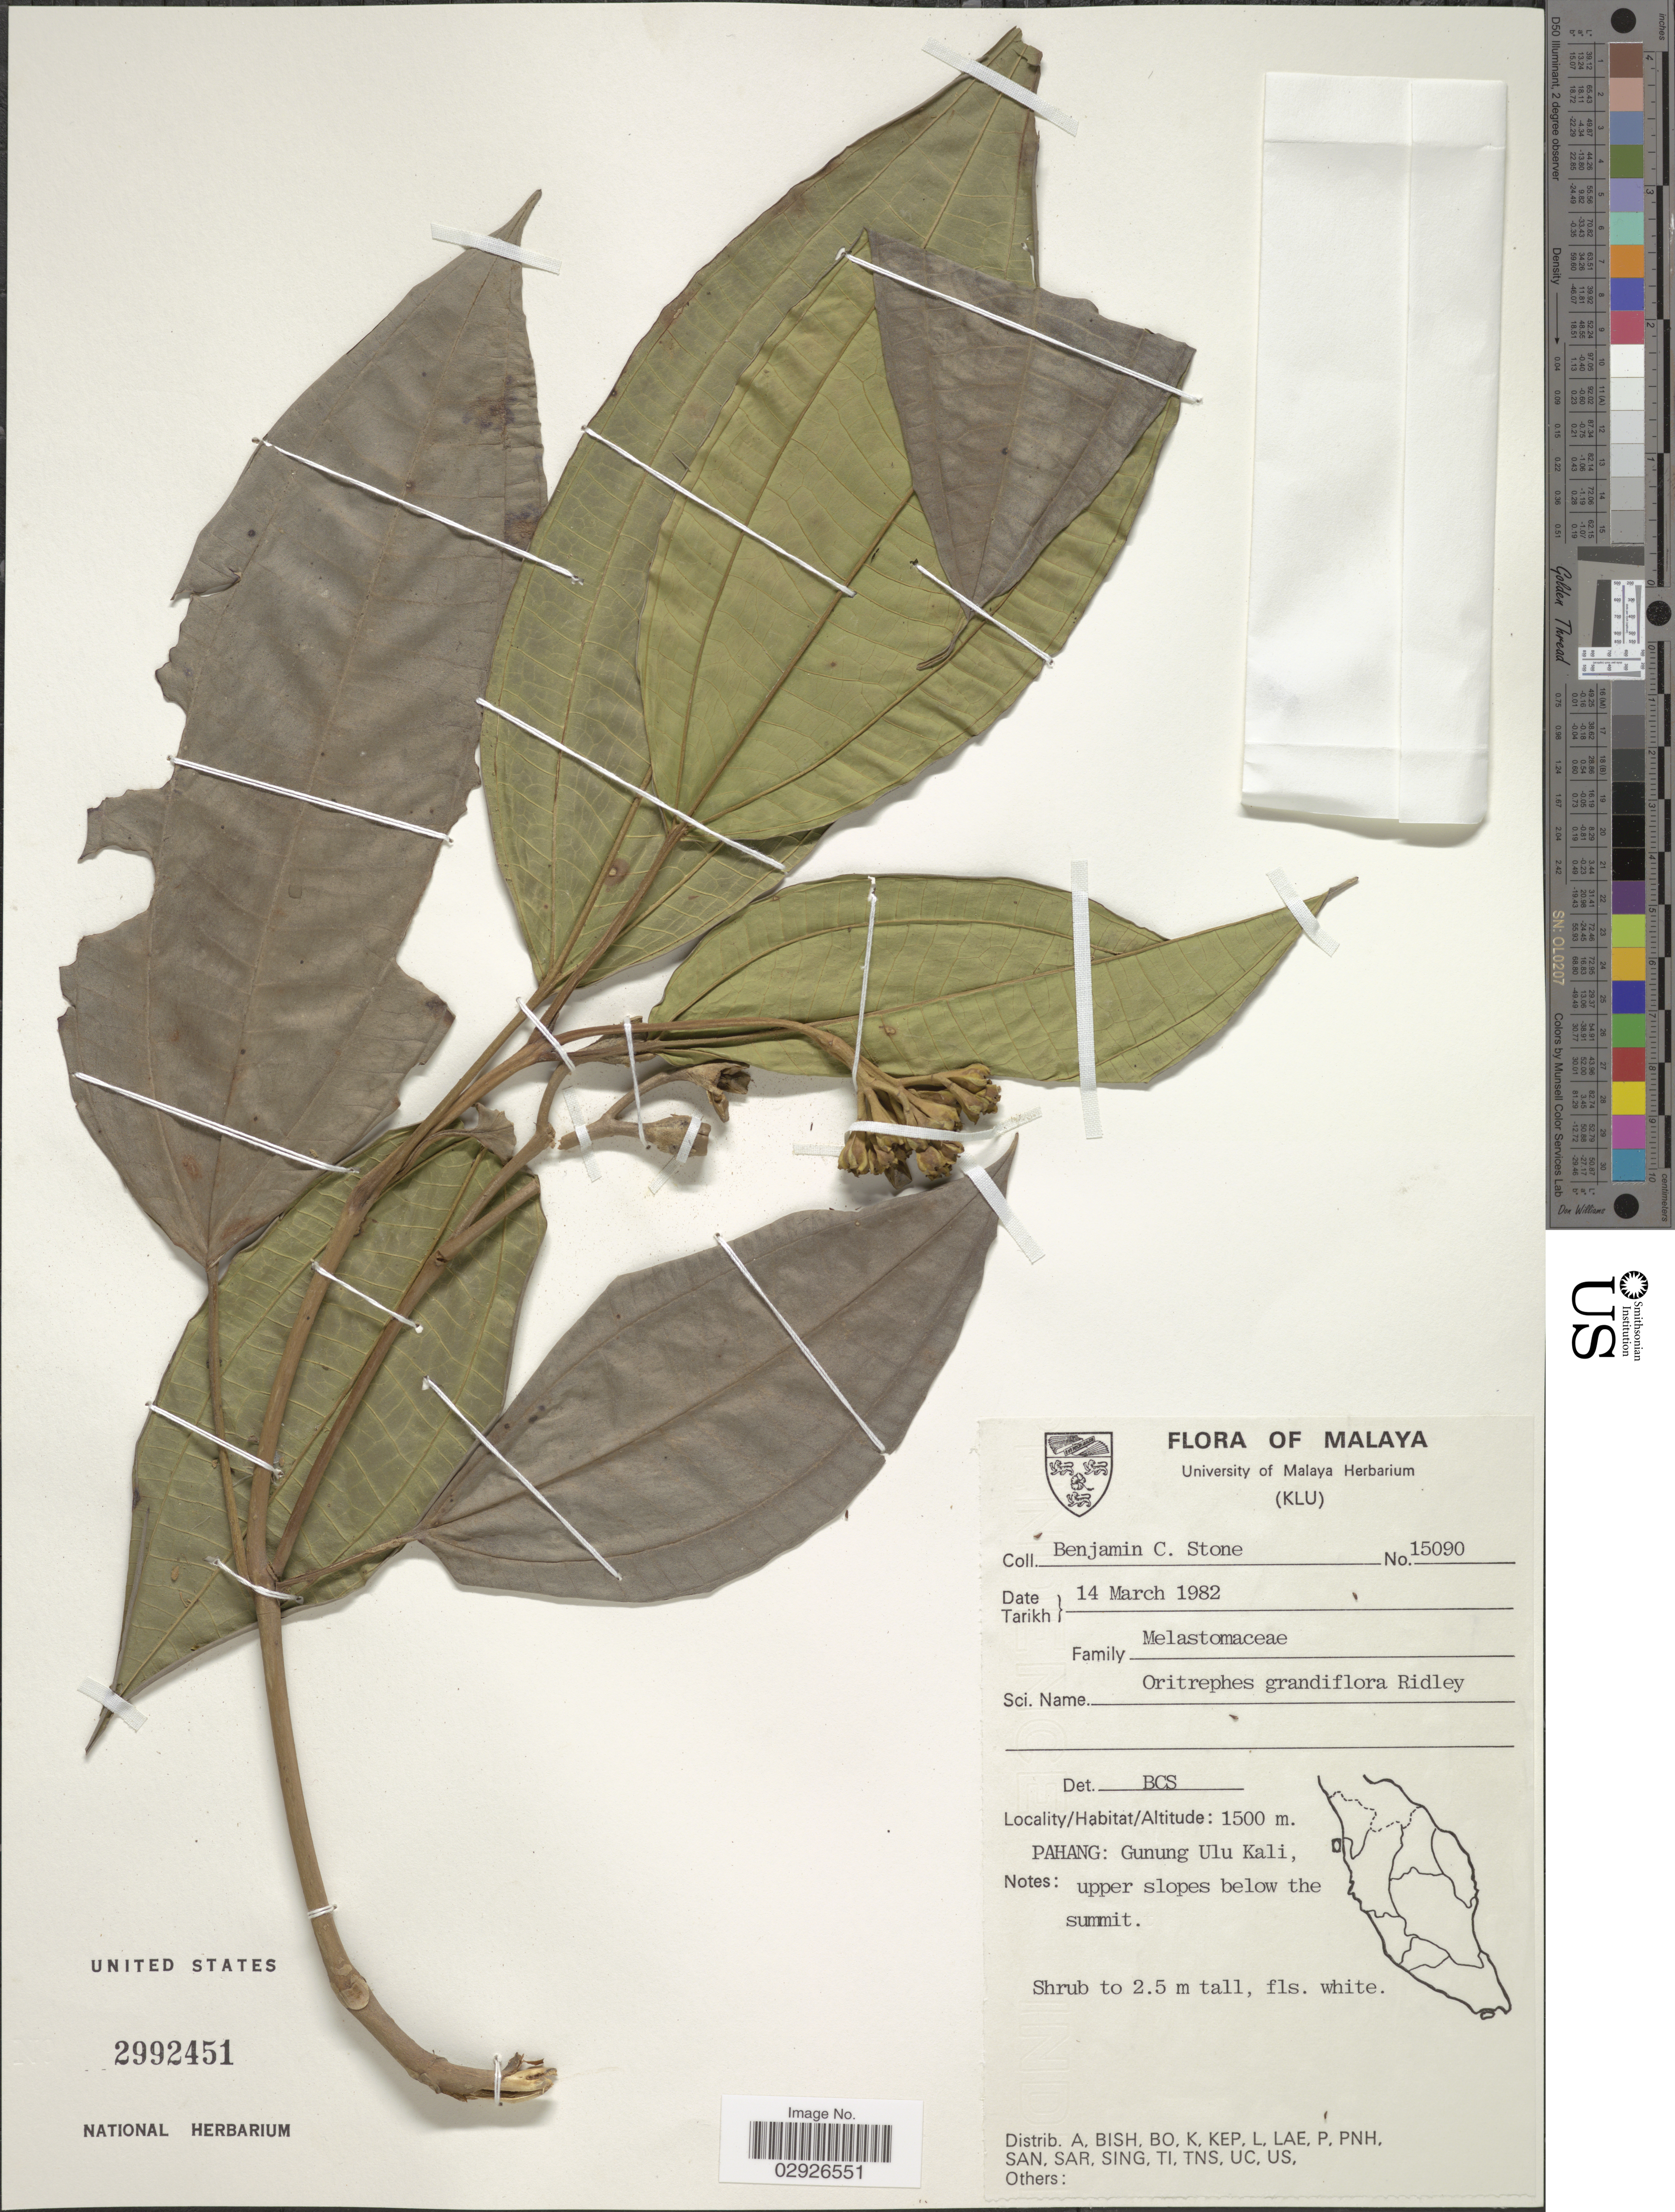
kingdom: Plantae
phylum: Tracheophyta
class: Magnoliopsida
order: Myrtales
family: Melastomataceae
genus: Anerincleistus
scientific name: Anerincleistus grandiflorus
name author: Ridl.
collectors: B. C. Stone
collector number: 15090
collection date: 1982-03-14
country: Malaysia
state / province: Pahang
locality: Malaya. Gunung Ulu Kali, upper slopes below the summit.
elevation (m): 1500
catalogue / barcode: US 2992451